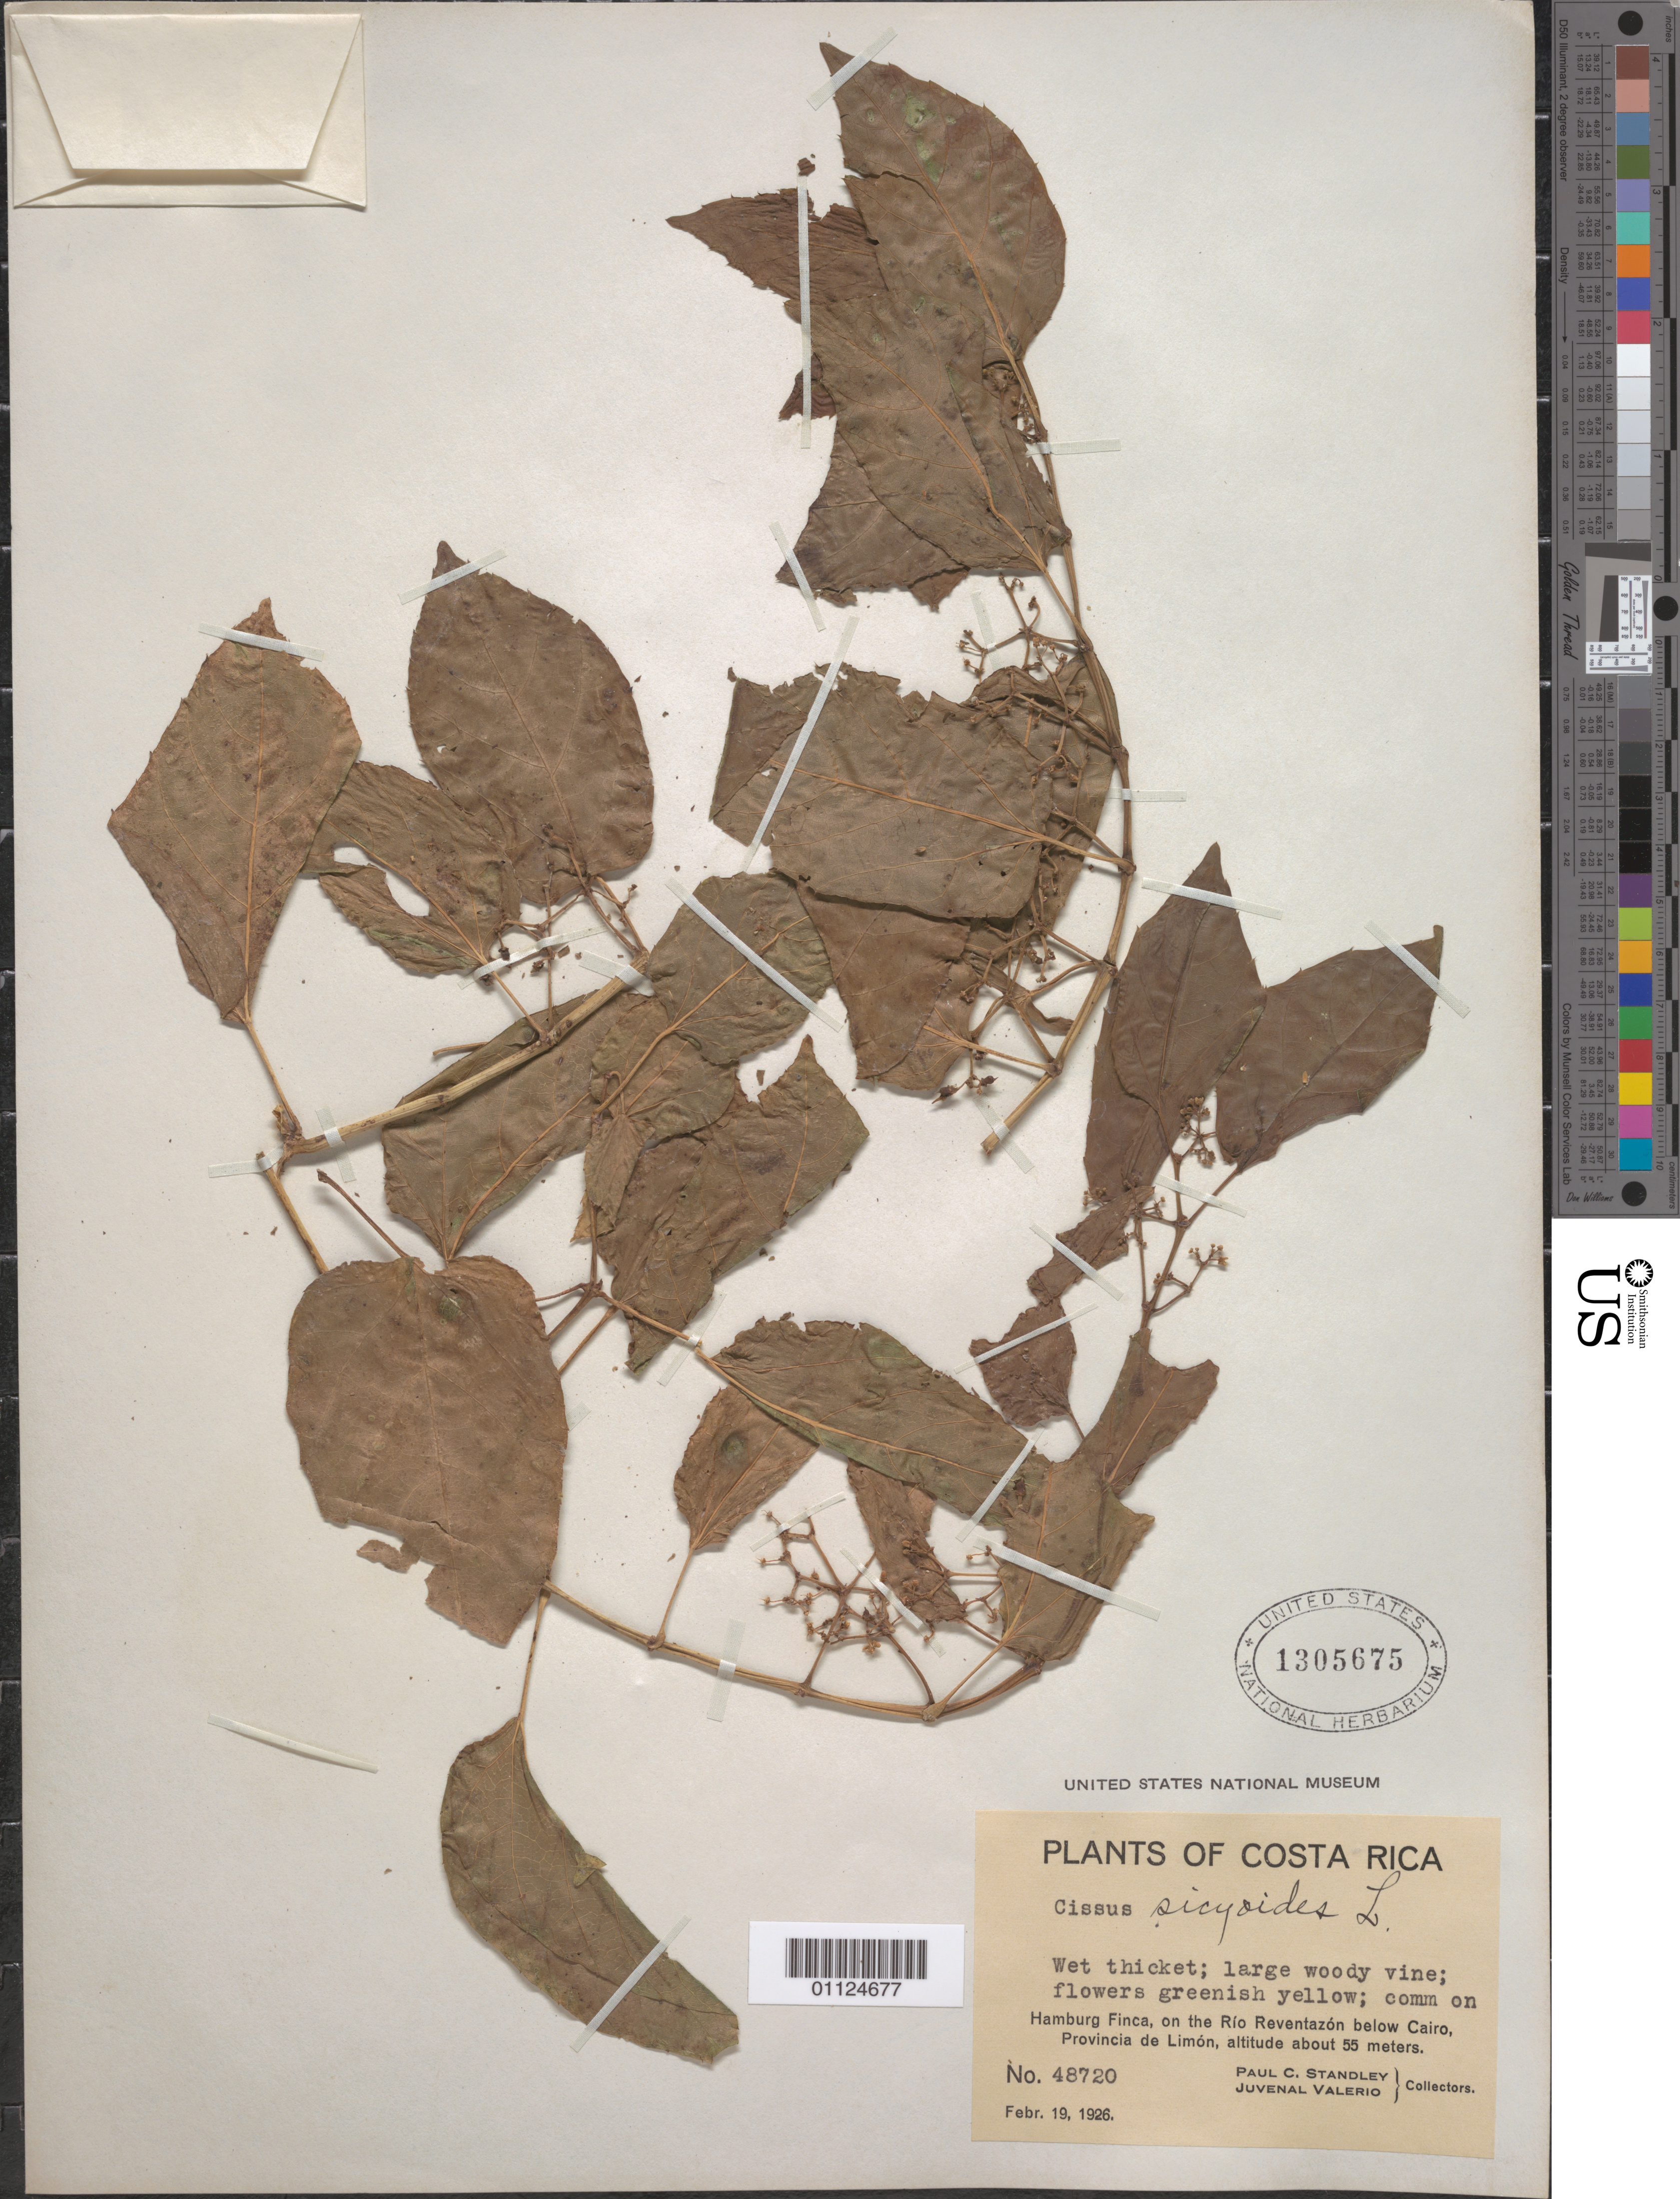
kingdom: Plantae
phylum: Tracheophyta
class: Magnoliopsida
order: Vitales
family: Vitaceae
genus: Cissus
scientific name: Cissus verticillata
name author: (L.) Nicolson & C.E. Jarvis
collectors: P. C. Standley & J. Valerio R.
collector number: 48720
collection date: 1926-02-19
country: Costa Rica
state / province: Limón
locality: Hamburg Finca, on the Rio Reventazon below Cairo.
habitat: Wet thicket, large woody vine, common.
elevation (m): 55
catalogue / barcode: US 1305675